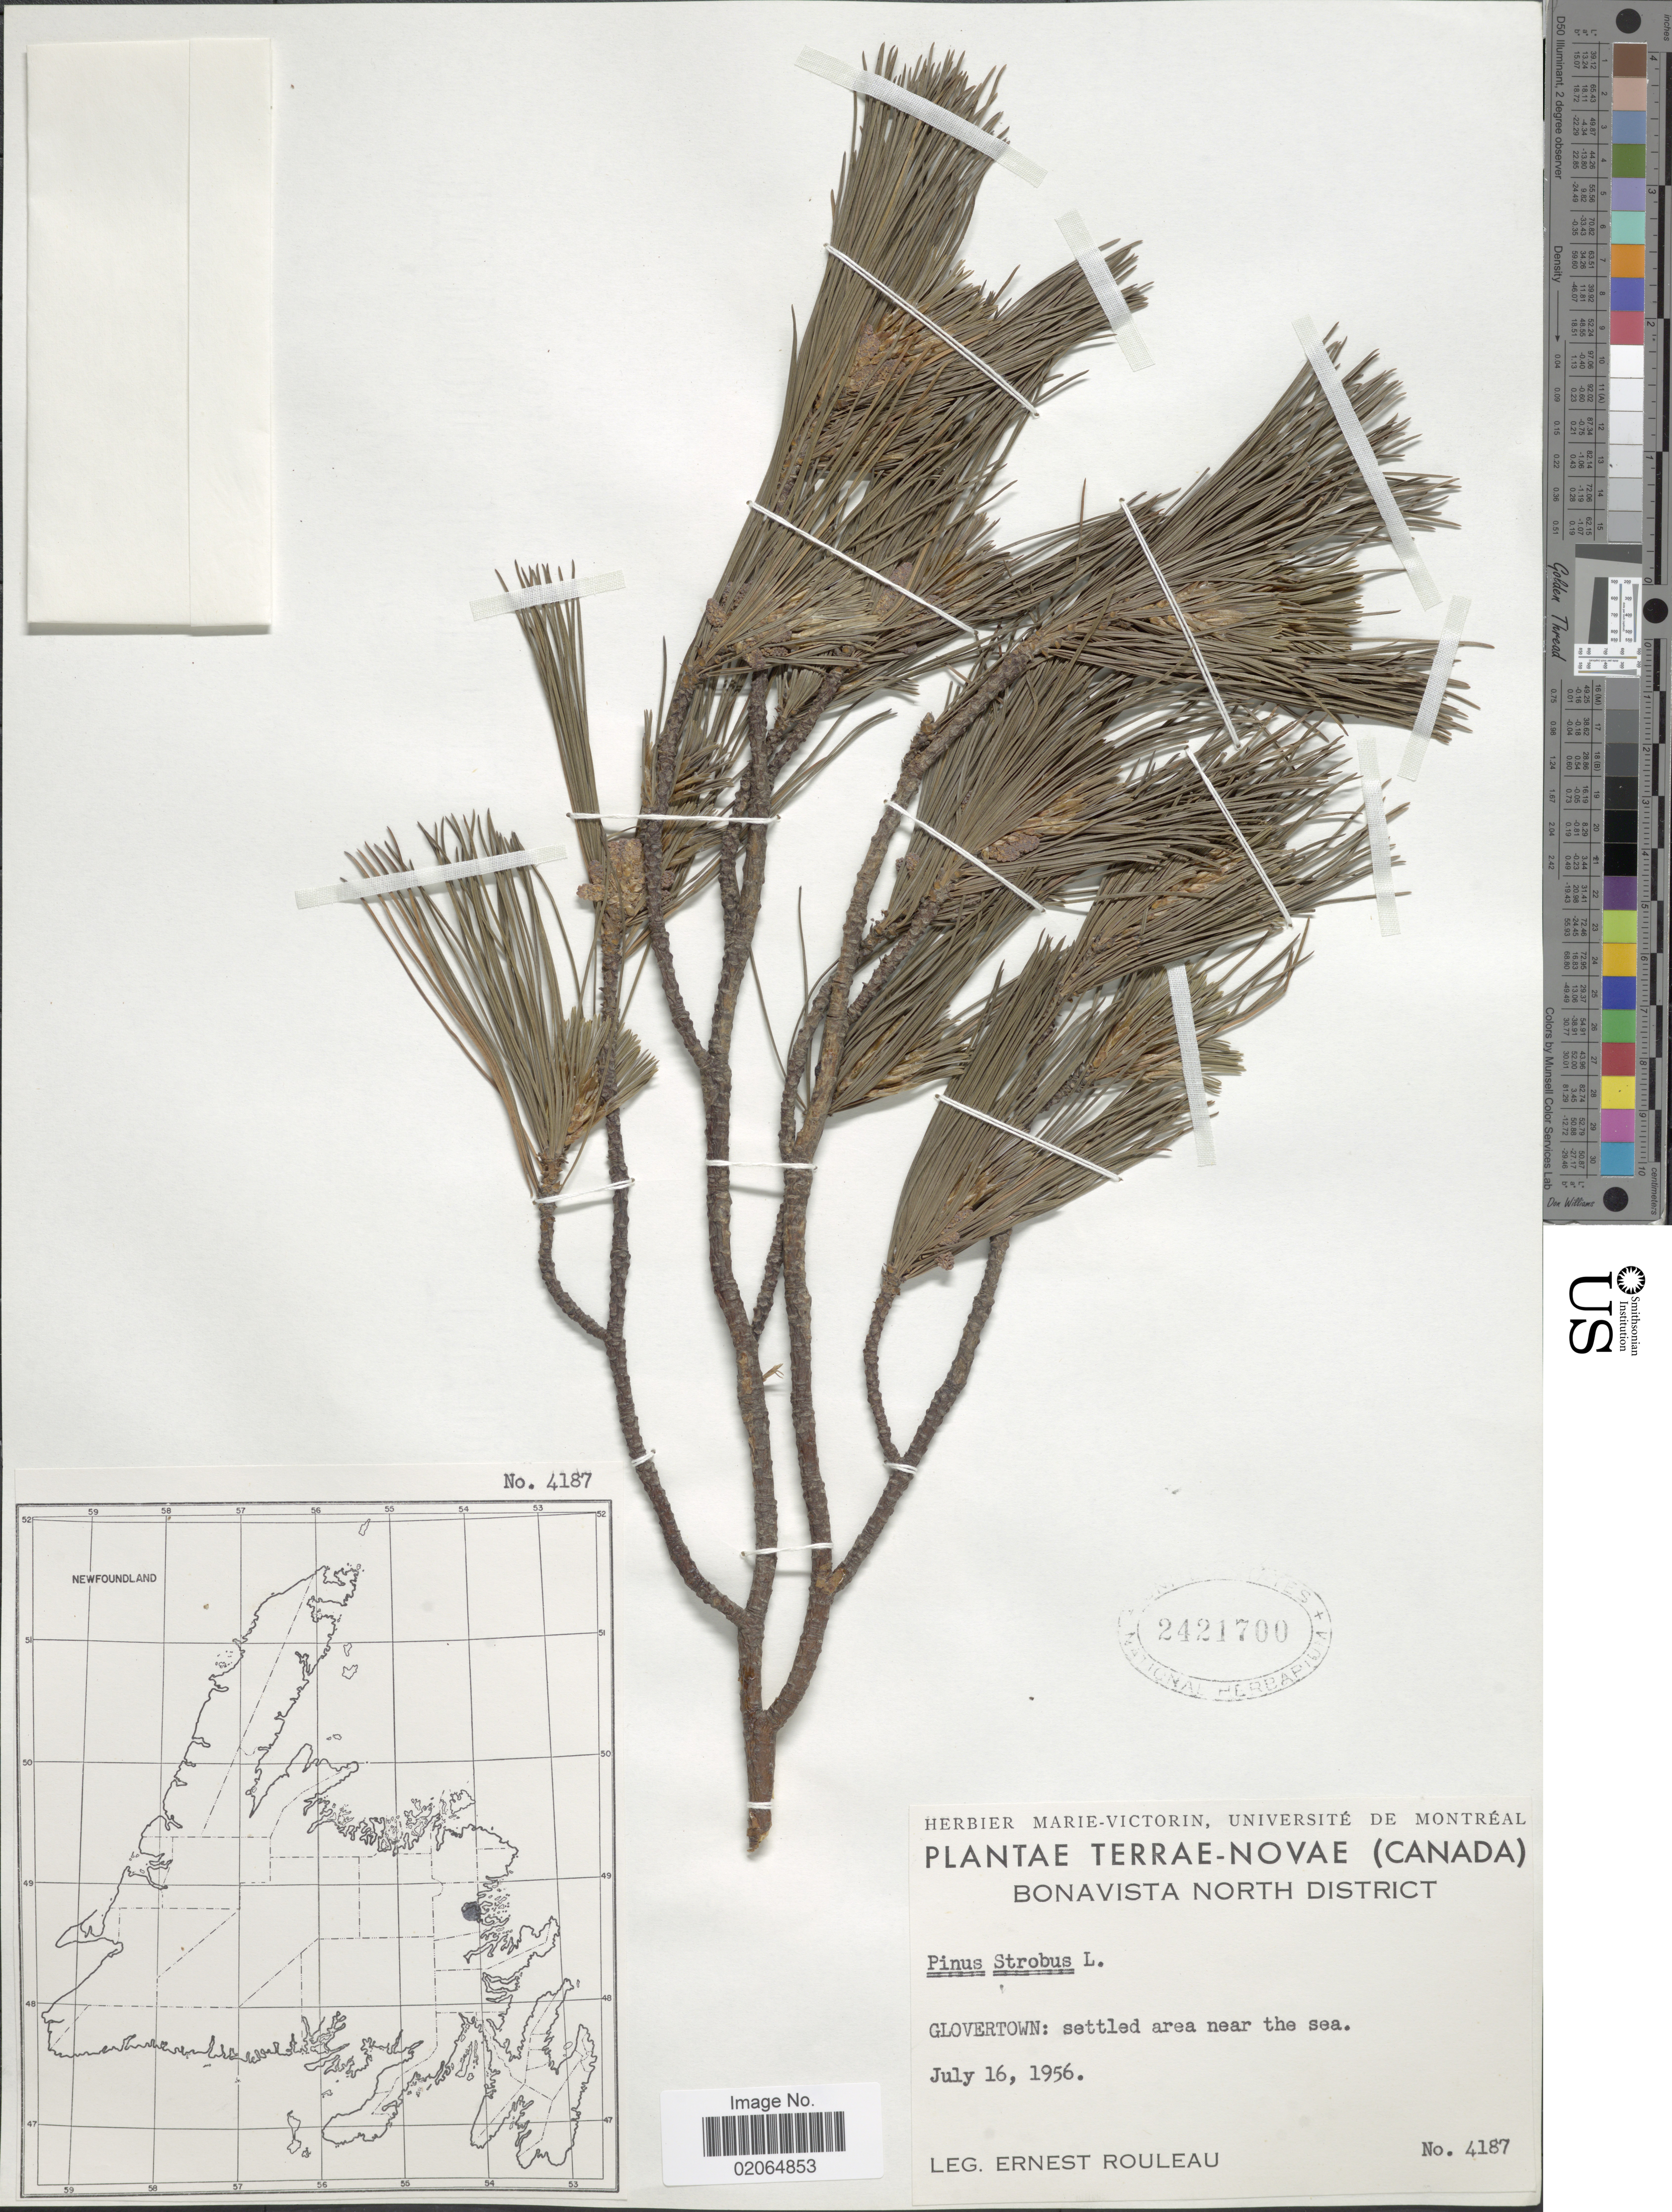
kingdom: Plantae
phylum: Tracheophyta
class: Pinopsida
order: Pinales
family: Pinaceae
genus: Pinus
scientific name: Pinus strobus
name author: L.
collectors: E. Rouleau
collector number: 4187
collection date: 1956-07-16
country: Canada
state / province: Newfoundland and Labrador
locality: Terrae-Novae, Bonavista North District, Glovertown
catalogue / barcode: US 2421700